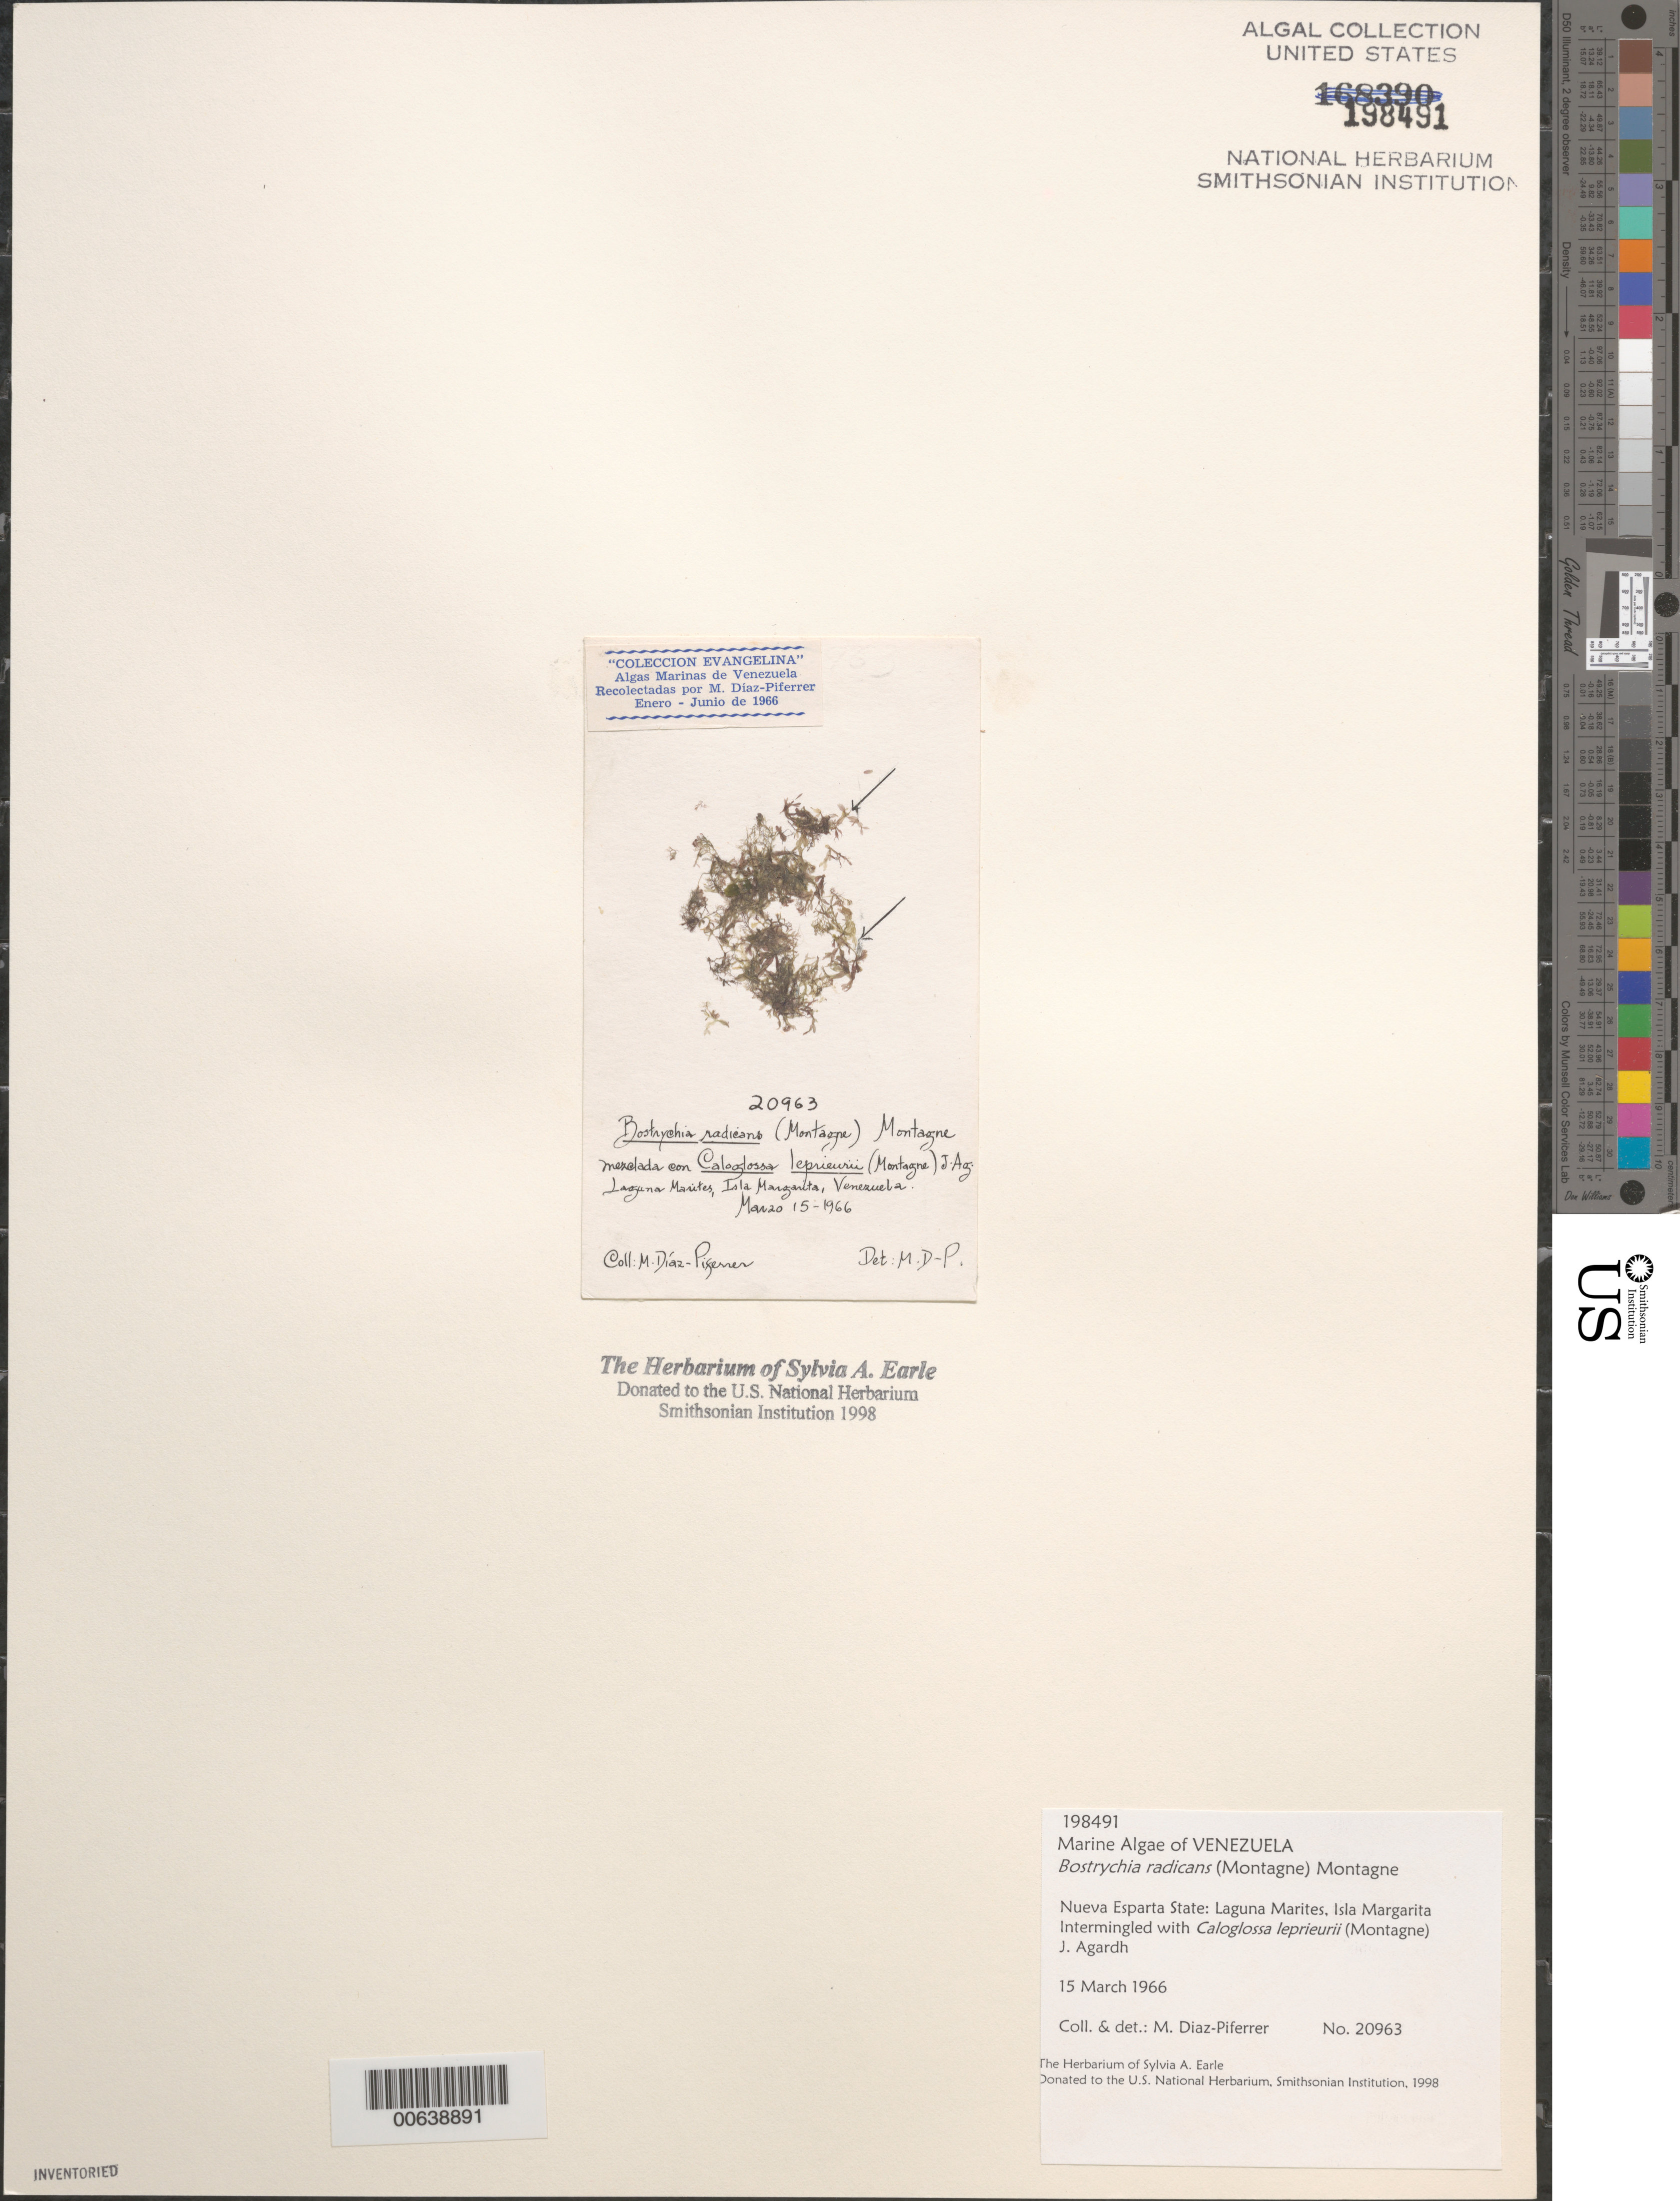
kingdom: Plantae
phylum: Rhodophyta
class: Florideophyceae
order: Ceramiales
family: Rhodomelaceae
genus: Bostrychia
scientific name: Bostrychia radicans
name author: (Mont.) Mont.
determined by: Diaz-Piferrer, M.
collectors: M. Diaz-Piferrer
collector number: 20963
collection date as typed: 15 Mar 1966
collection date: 1966-03-15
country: Venezuela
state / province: Nueva Esparta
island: Margarita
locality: Laguna marites, isla margarita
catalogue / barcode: US 198491